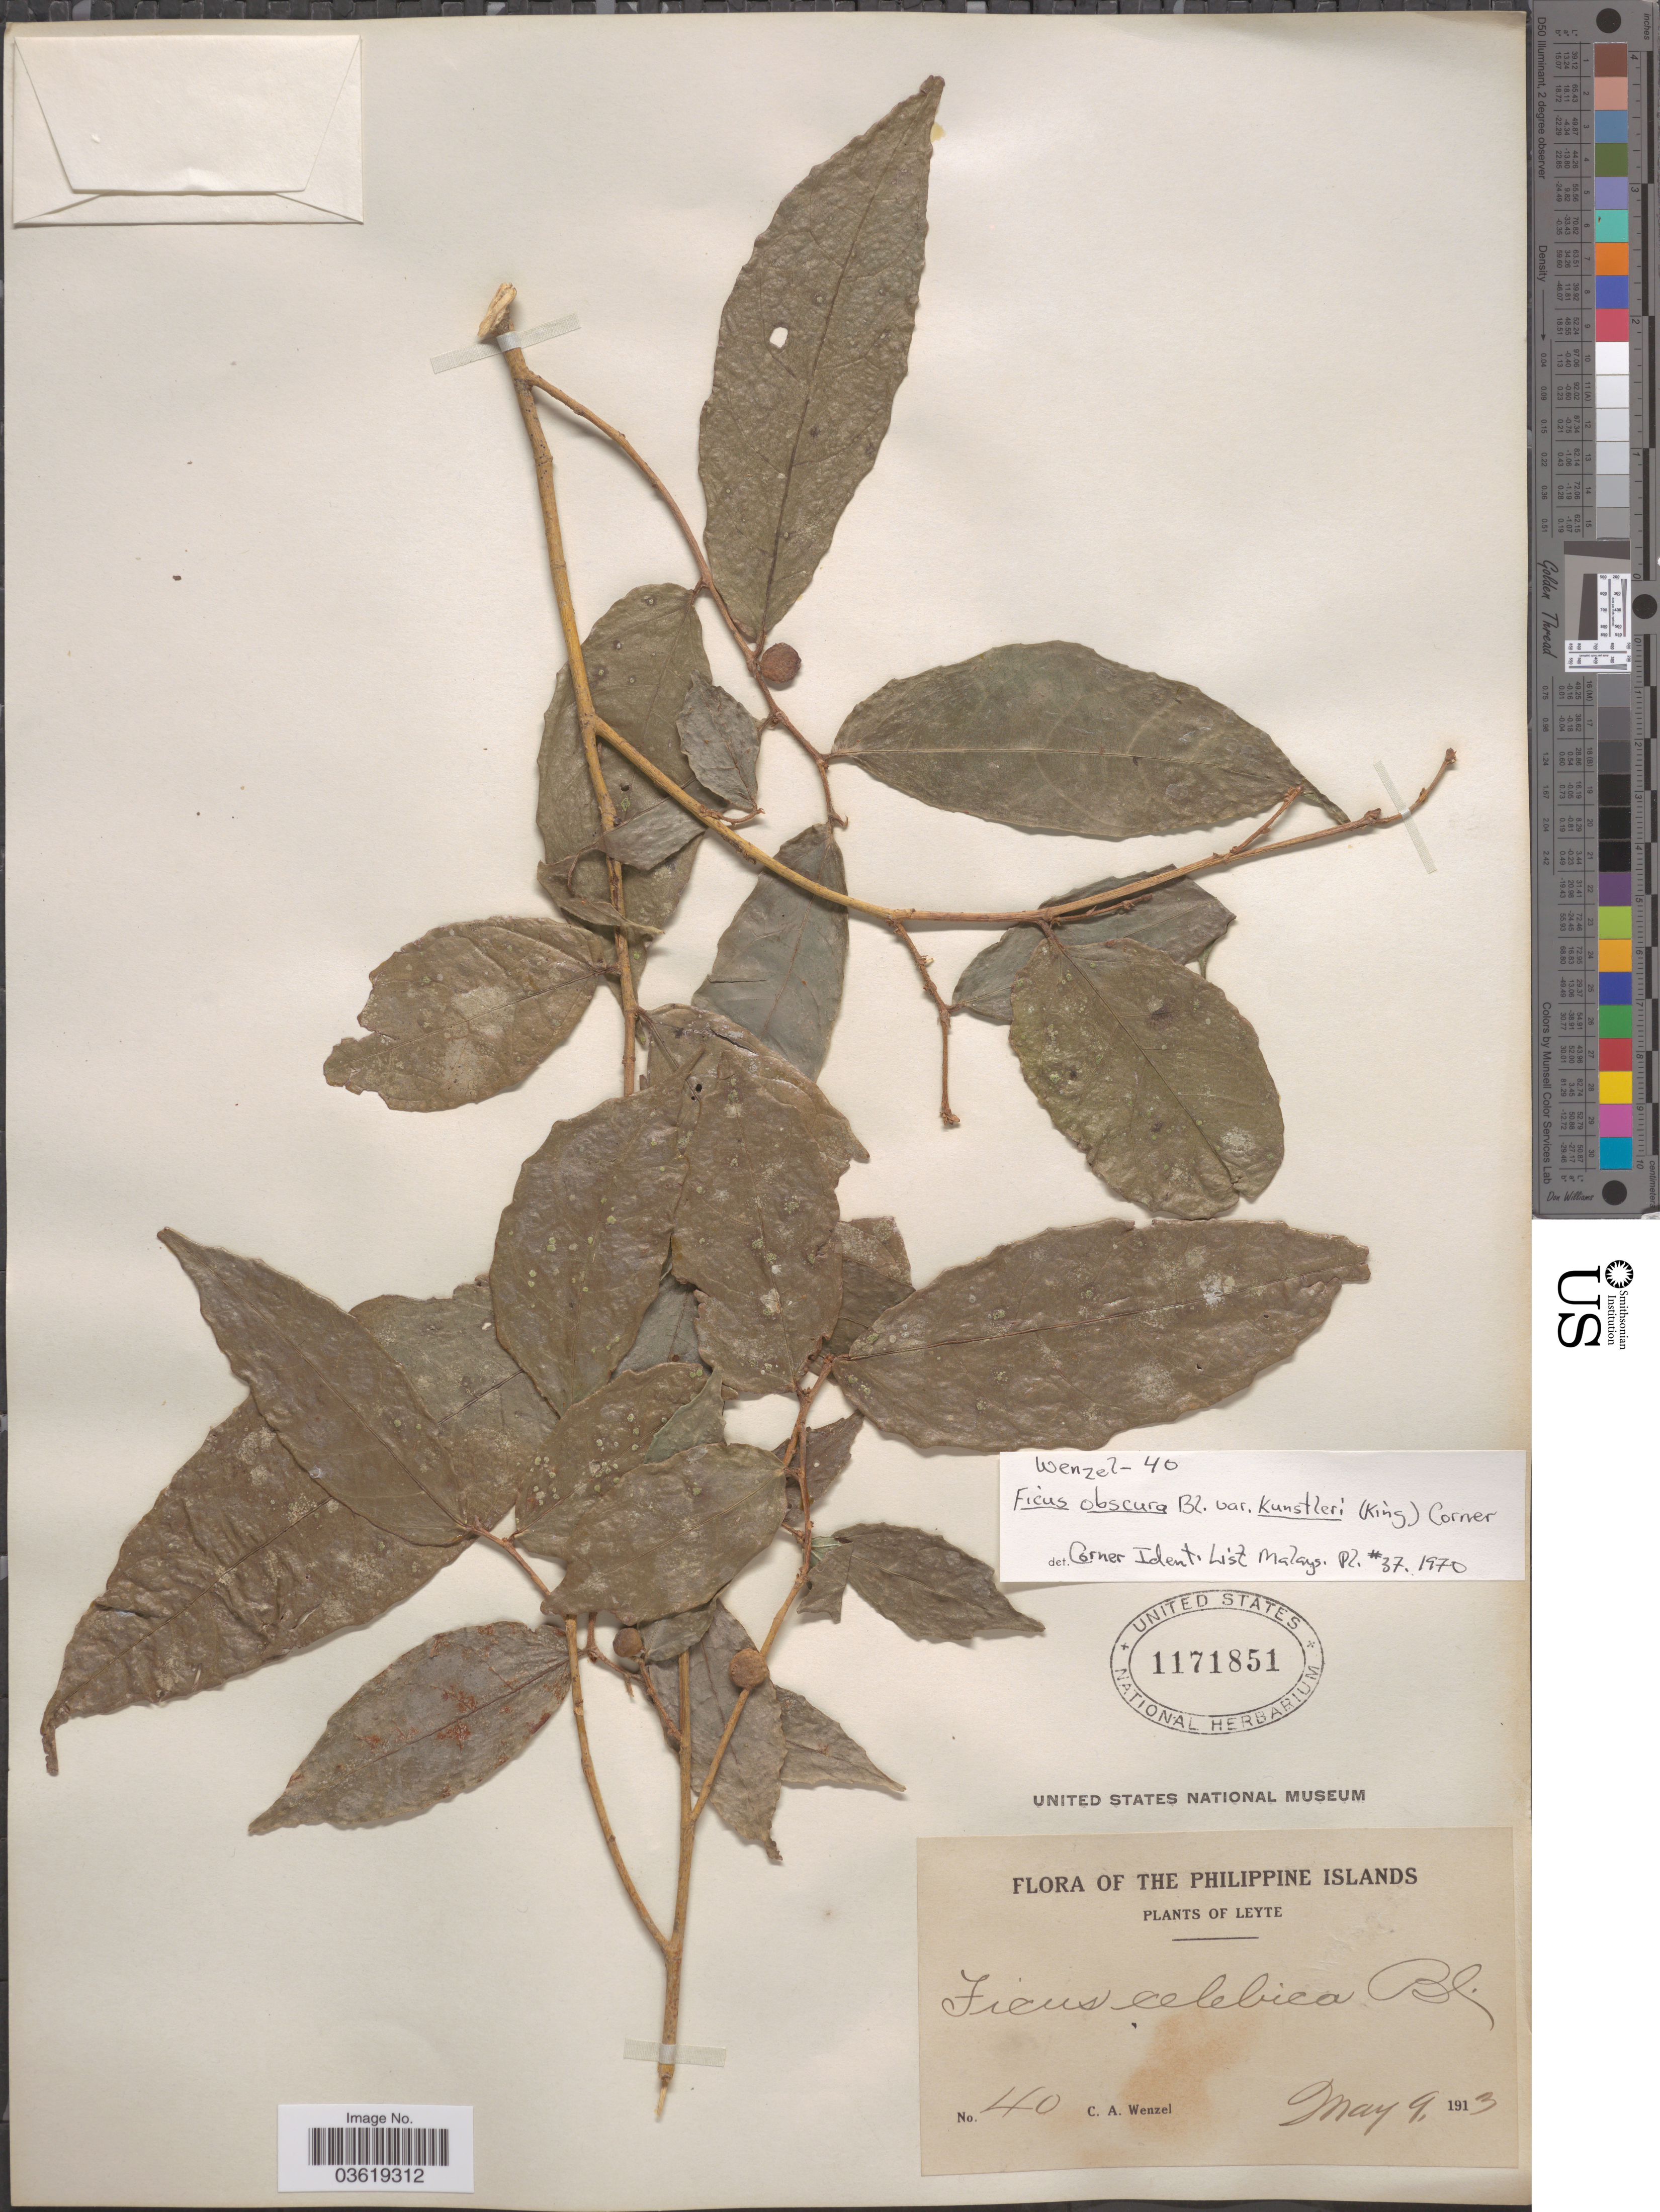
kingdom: Plantae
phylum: Tracheophyta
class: Magnoliopsida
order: Rosales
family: Moraceae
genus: Ficus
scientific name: Ficus obscura var. kunstleri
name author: Blume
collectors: C. Wenzel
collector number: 40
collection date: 1913-05-09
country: Philippines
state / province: Eastern Visayas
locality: The Philippine Islands. Leyte.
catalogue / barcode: US 1171851